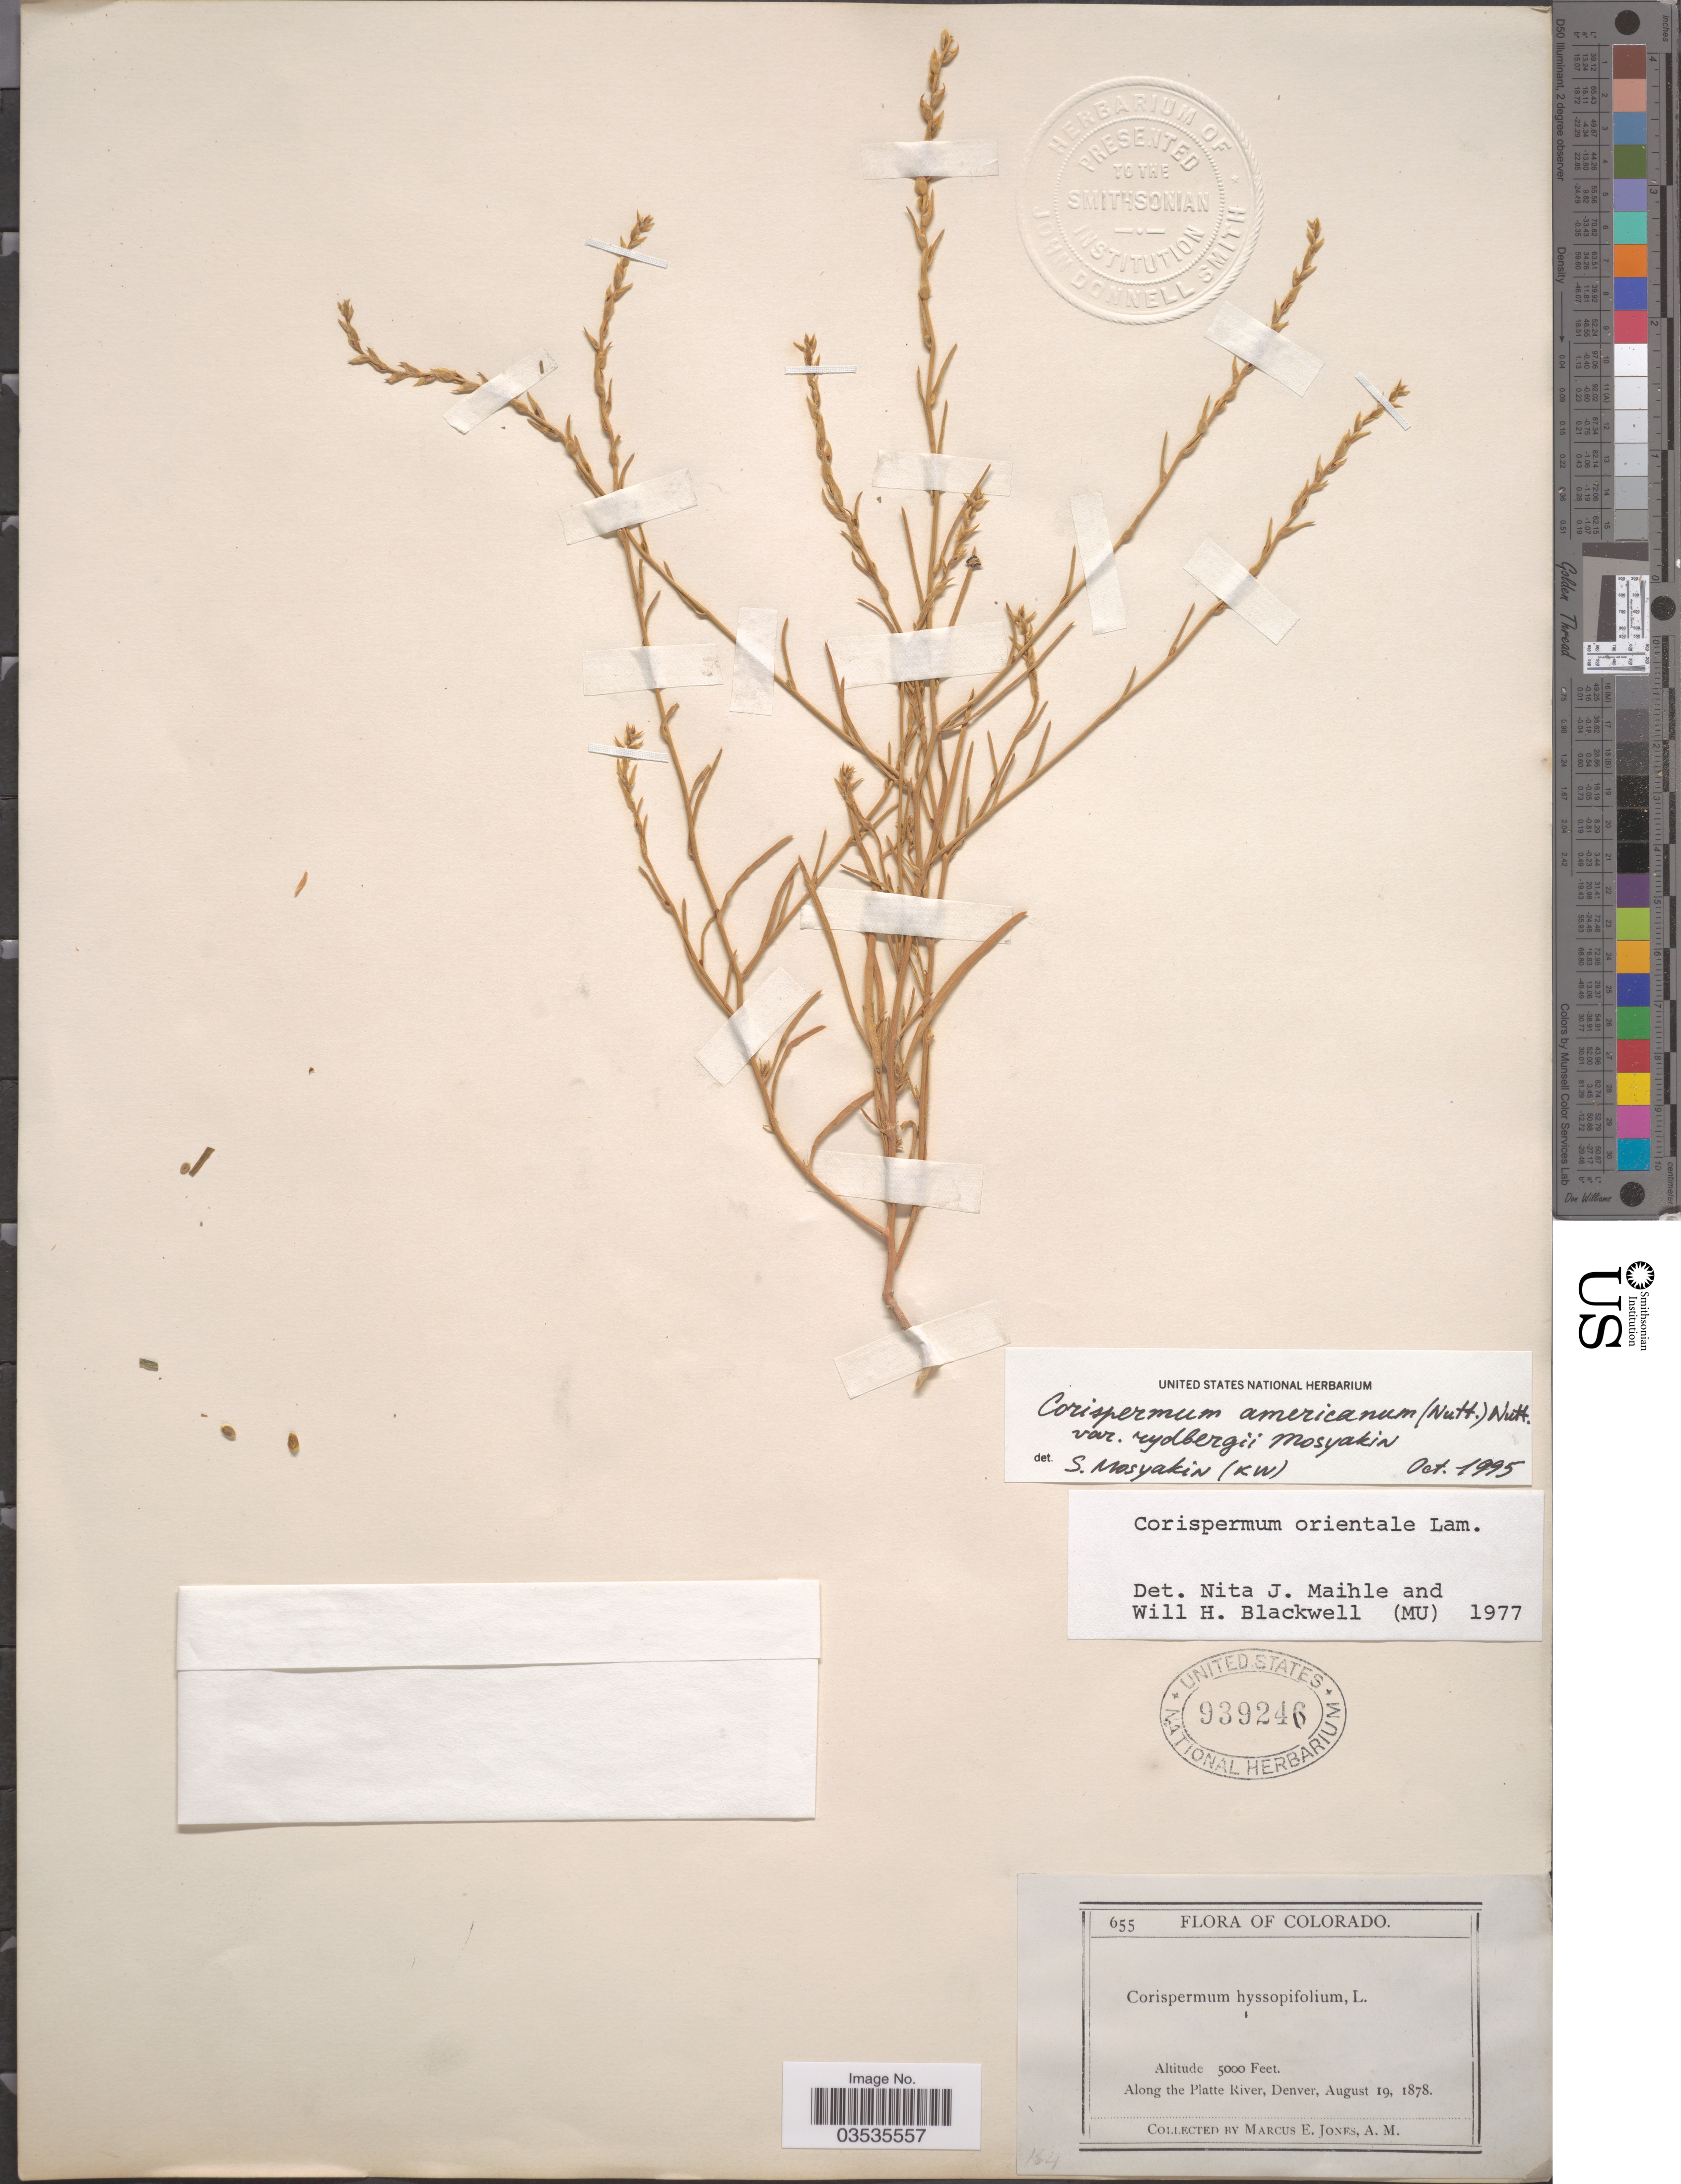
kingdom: Plantae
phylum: Tracheophyta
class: Magnoliopsida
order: Caryophyllales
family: Amaranthaceae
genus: Corispermum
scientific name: Corispermum americanum var. rydbergii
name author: Mosyakin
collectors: M. E. Jones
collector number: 655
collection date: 1878-08-19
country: United States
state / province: Colorado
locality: Along the Platte River, Denver.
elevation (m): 1524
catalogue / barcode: US 939246